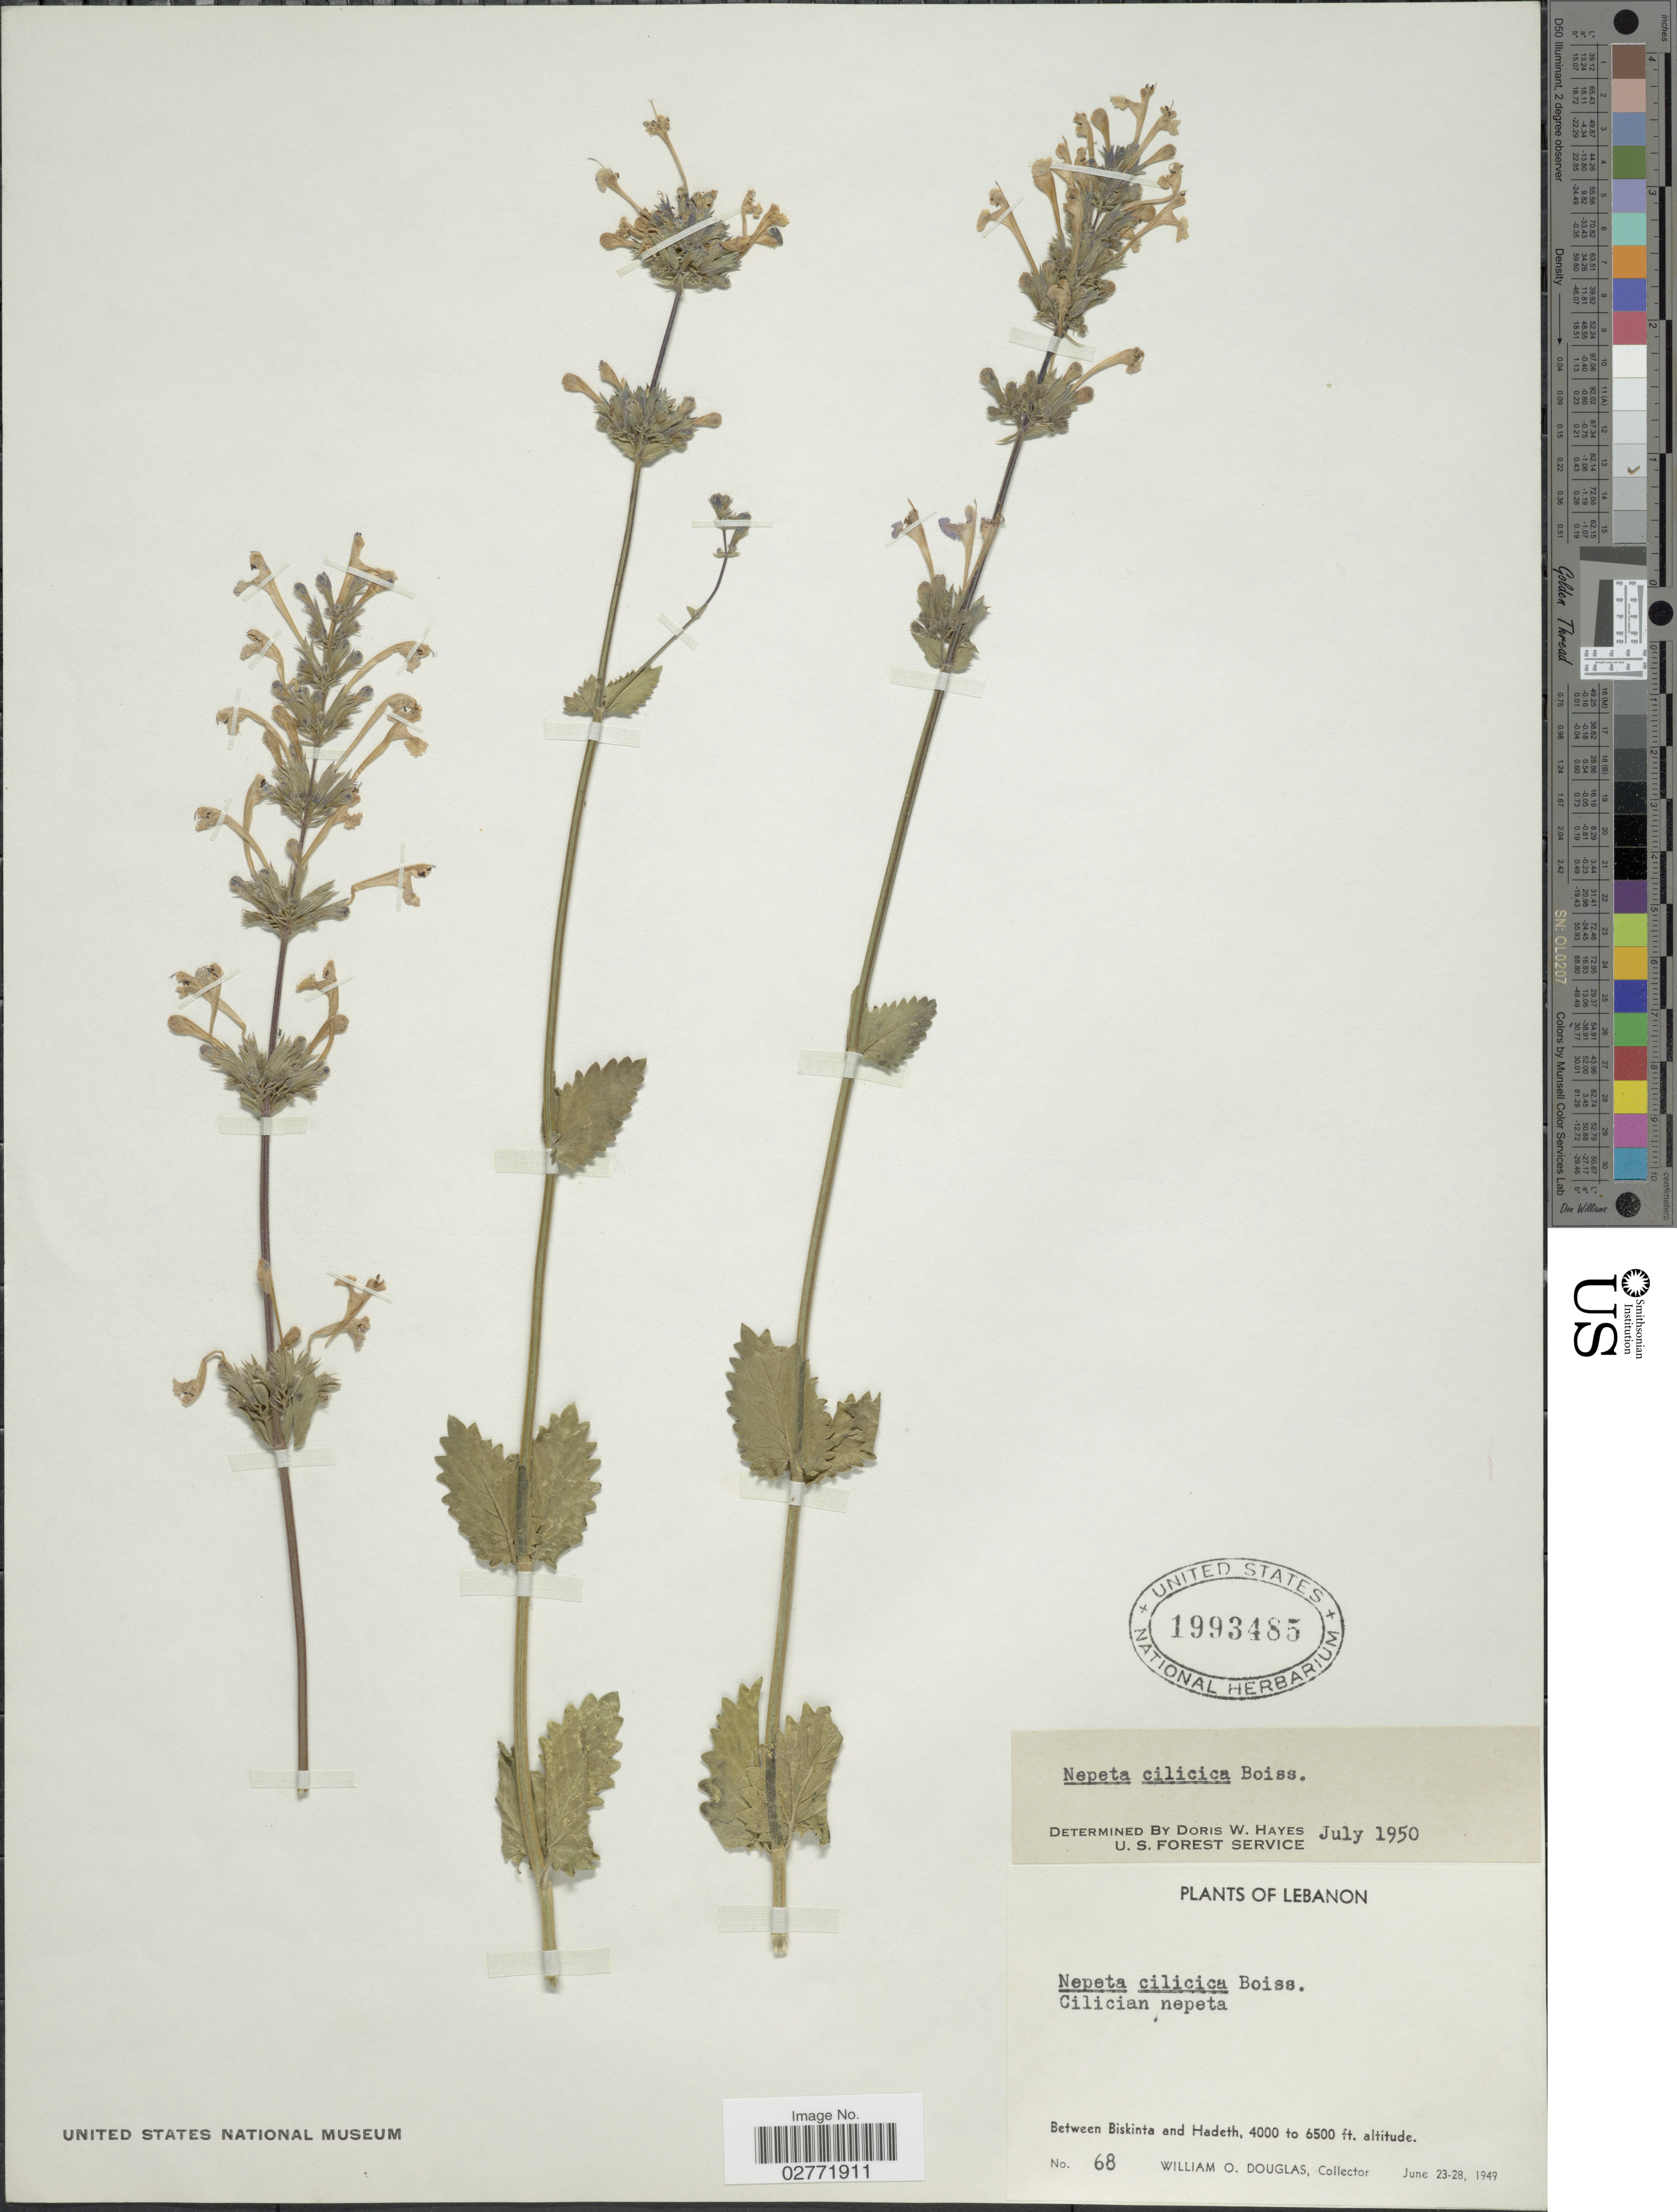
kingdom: Plantae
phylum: Tracheophyta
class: Magnoliopsida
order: Lamiales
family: Lamiaceae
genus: Nepeta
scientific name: Nepeta cilicica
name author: Boiss. ex Benth.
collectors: W. Douglas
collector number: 68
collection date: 1949-06-23/1949-06-28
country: Lebanon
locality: Between Biskinta and Hadeth.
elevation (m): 1219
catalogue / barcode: US 1993485